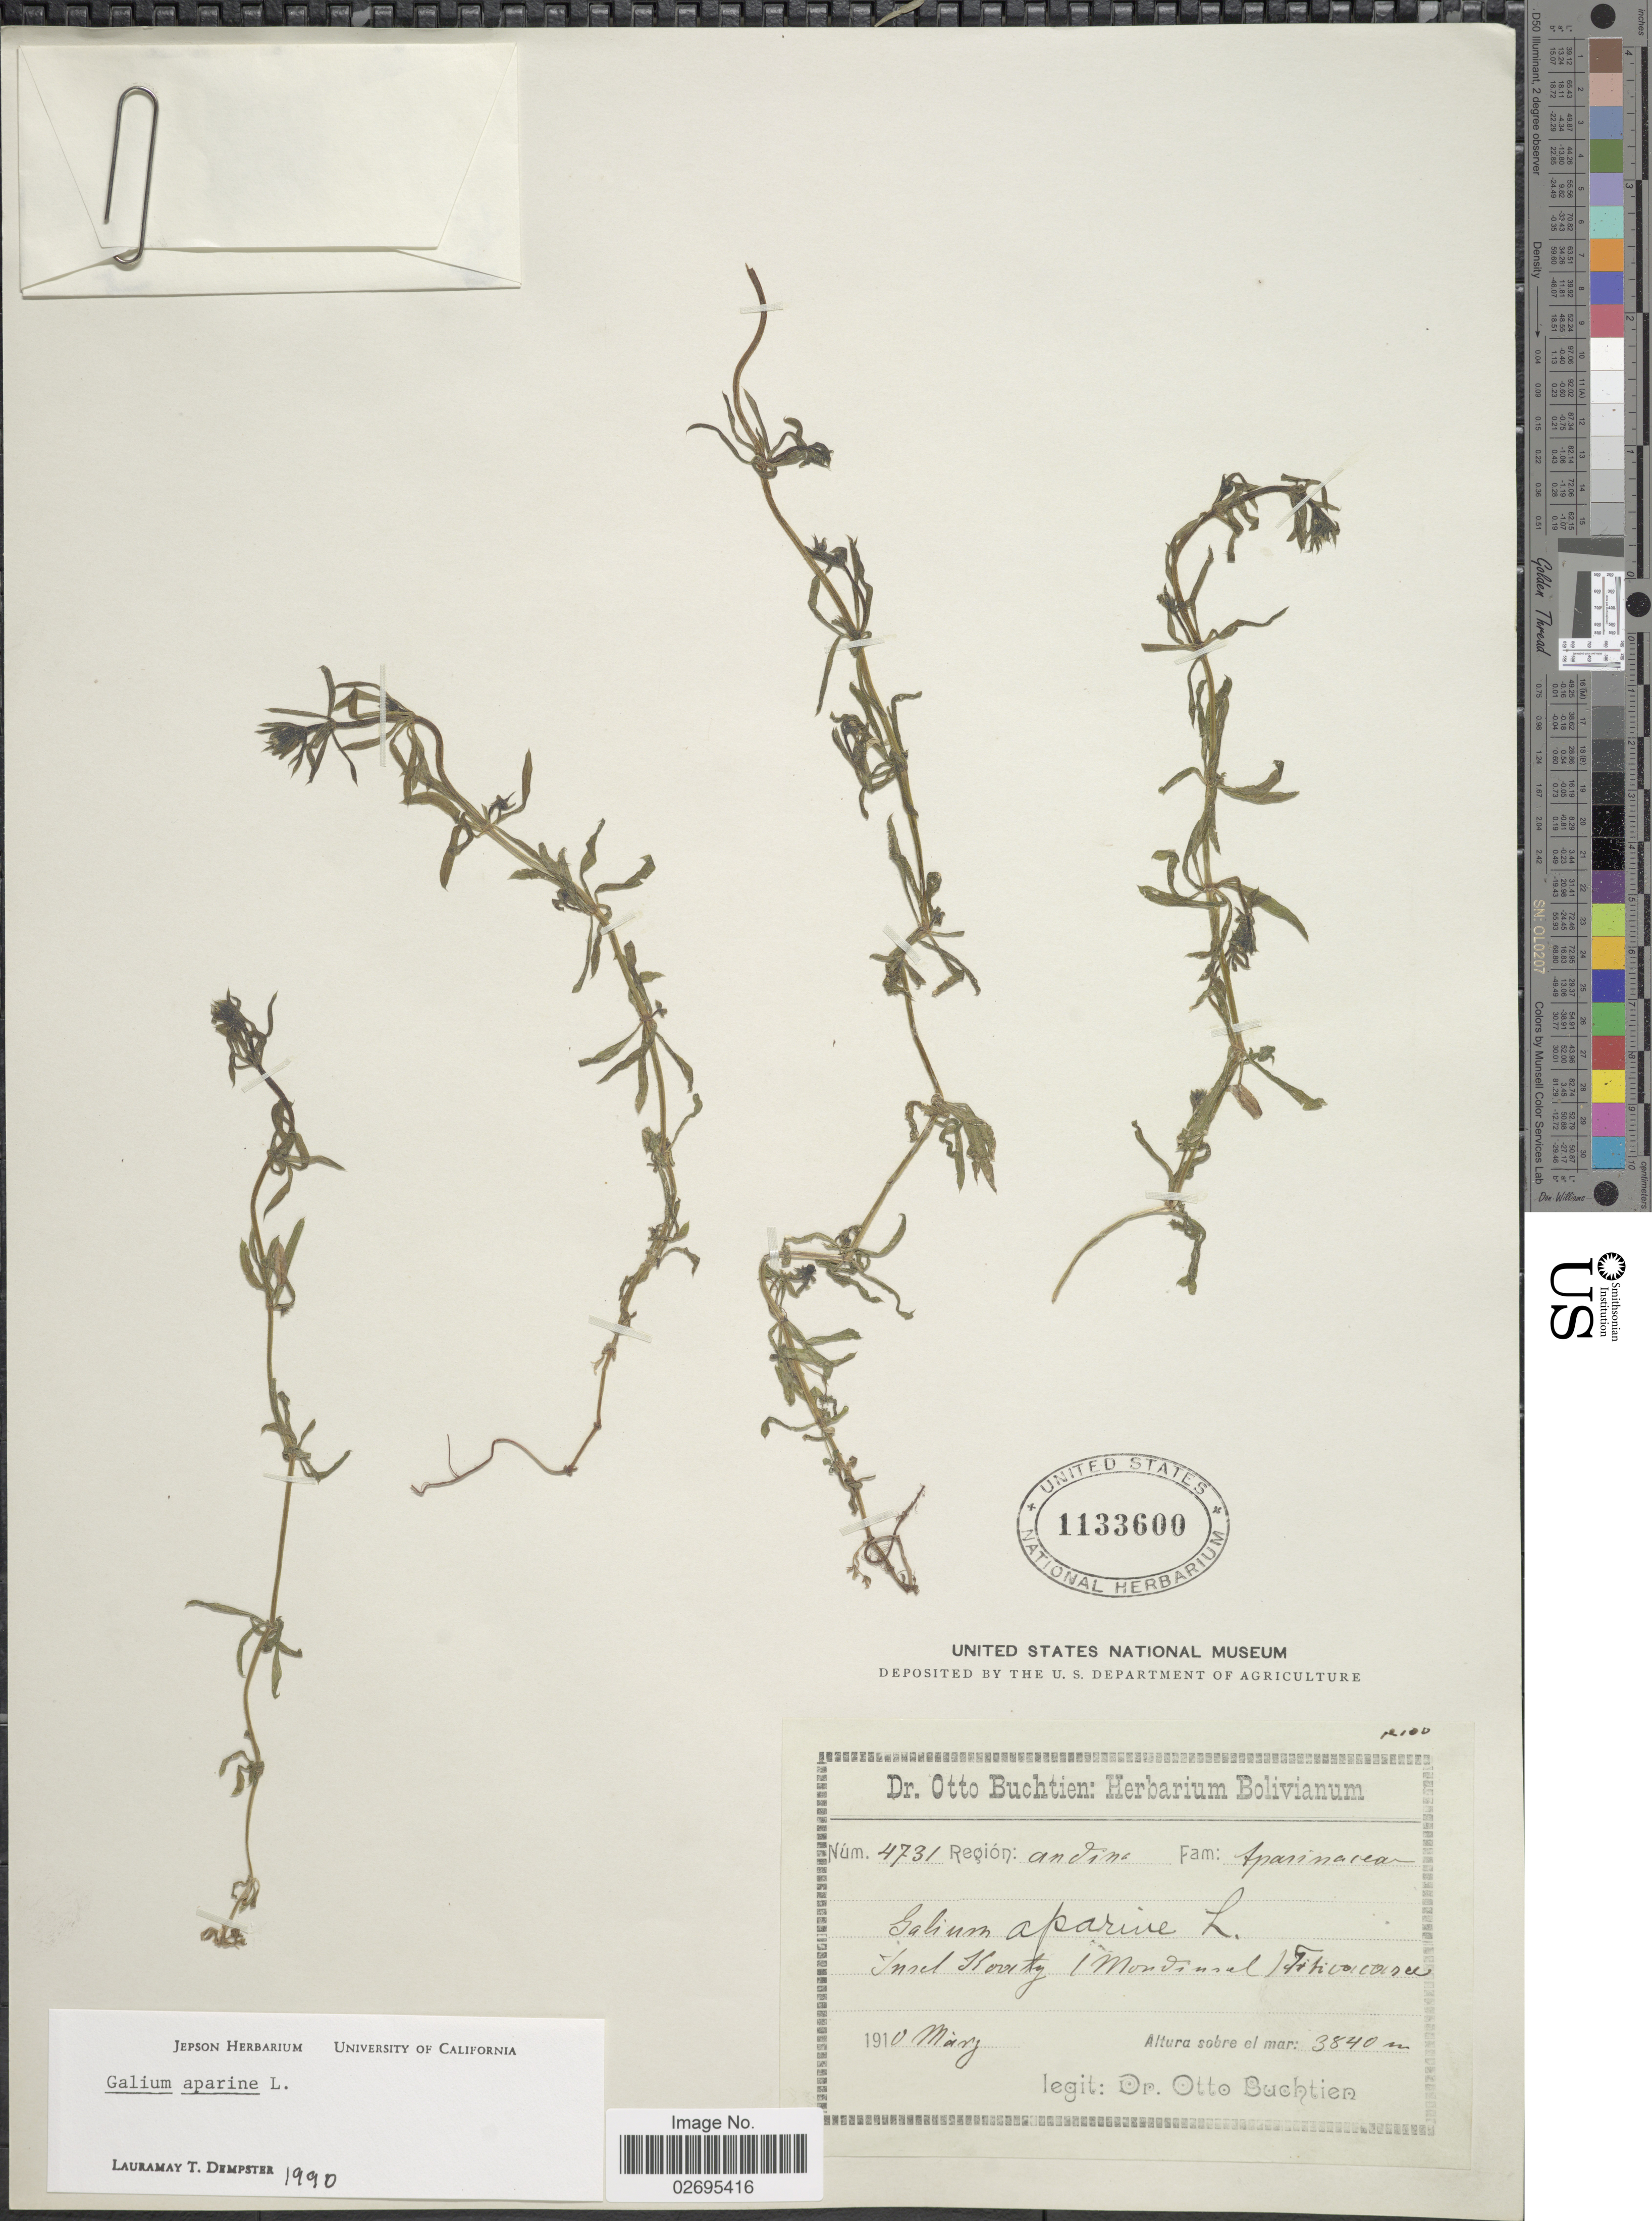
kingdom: Plantae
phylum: Tracheophyta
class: Magnoliopsida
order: Gentianales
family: Rubiaceae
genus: Galium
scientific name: Galium aparine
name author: L.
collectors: O. Buchtien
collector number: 4731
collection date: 1910-03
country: Bolivia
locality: Region Andina, ind Koity (Mondinsel) Titicacasee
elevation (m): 3840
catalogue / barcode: US 1133600